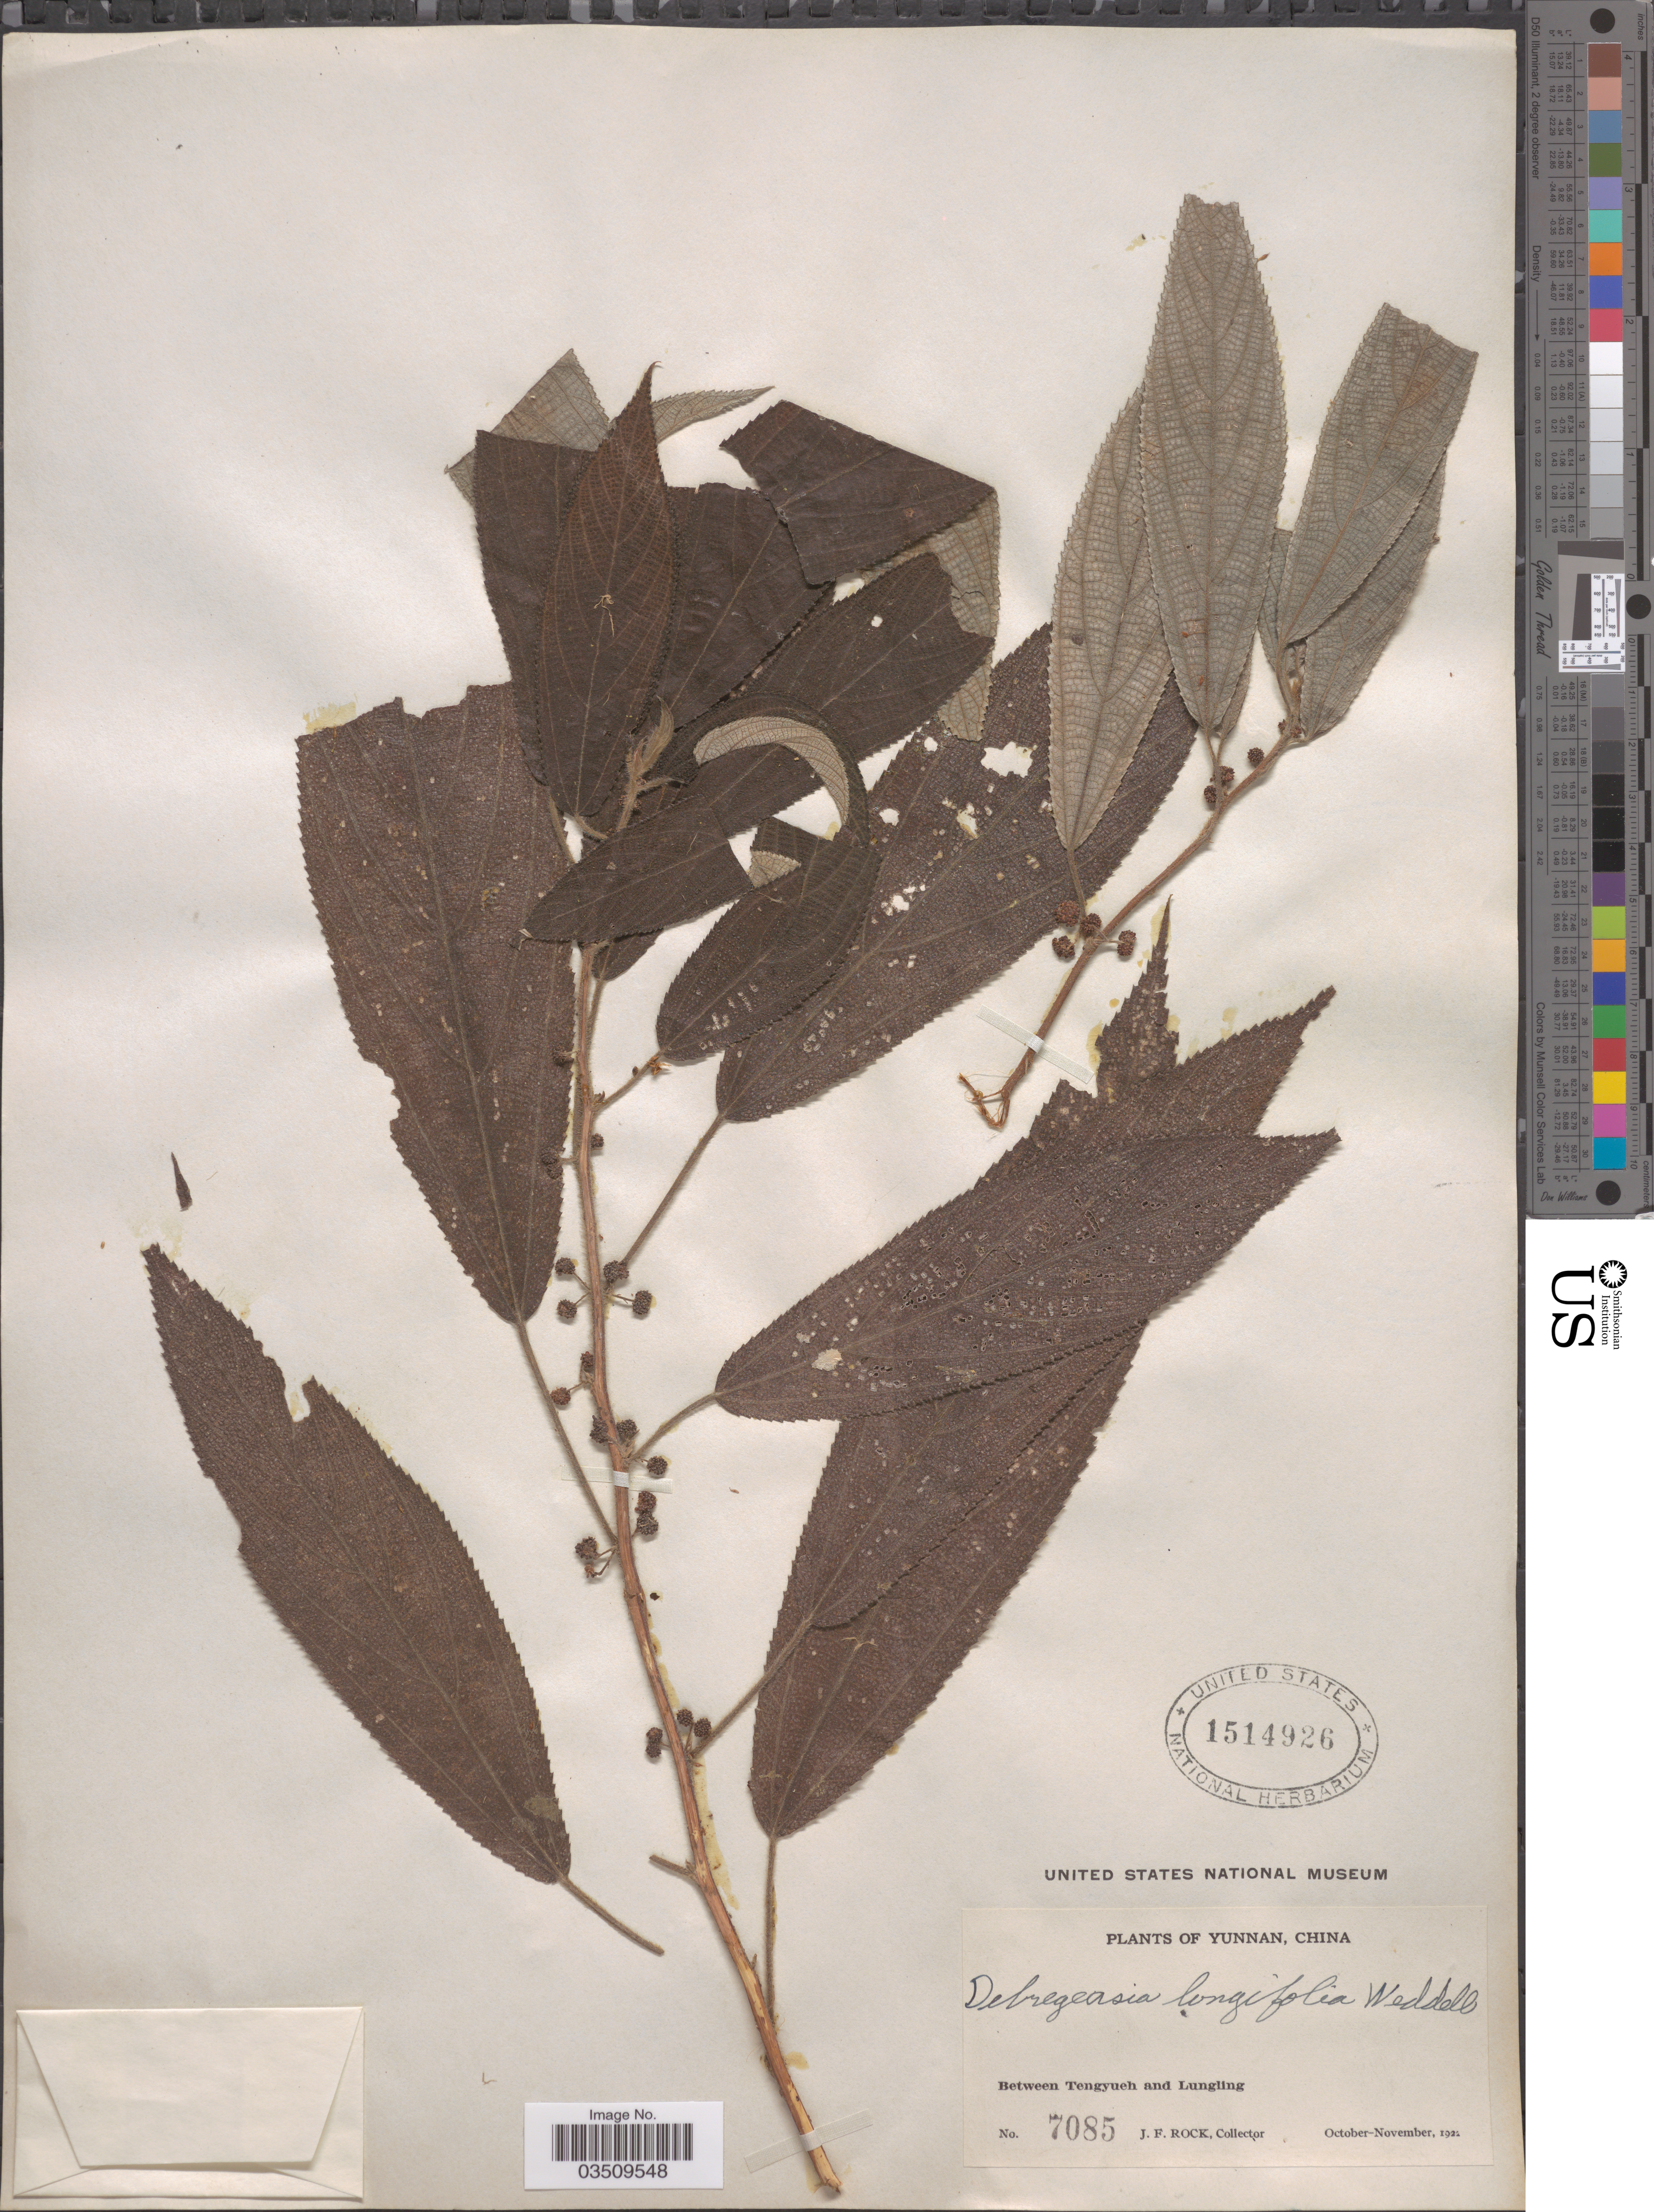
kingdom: Plantae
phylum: Tracheophyta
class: Magnoliopsida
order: Rosales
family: Urticaceae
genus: Debregeasia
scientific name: Debregeasia longifolia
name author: (Burm. f.) Wedd.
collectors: J. Rock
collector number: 7085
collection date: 1922-10/1922-11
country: China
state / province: Yunnan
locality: Between Tengyueh and Lungling.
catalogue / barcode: US 1514926